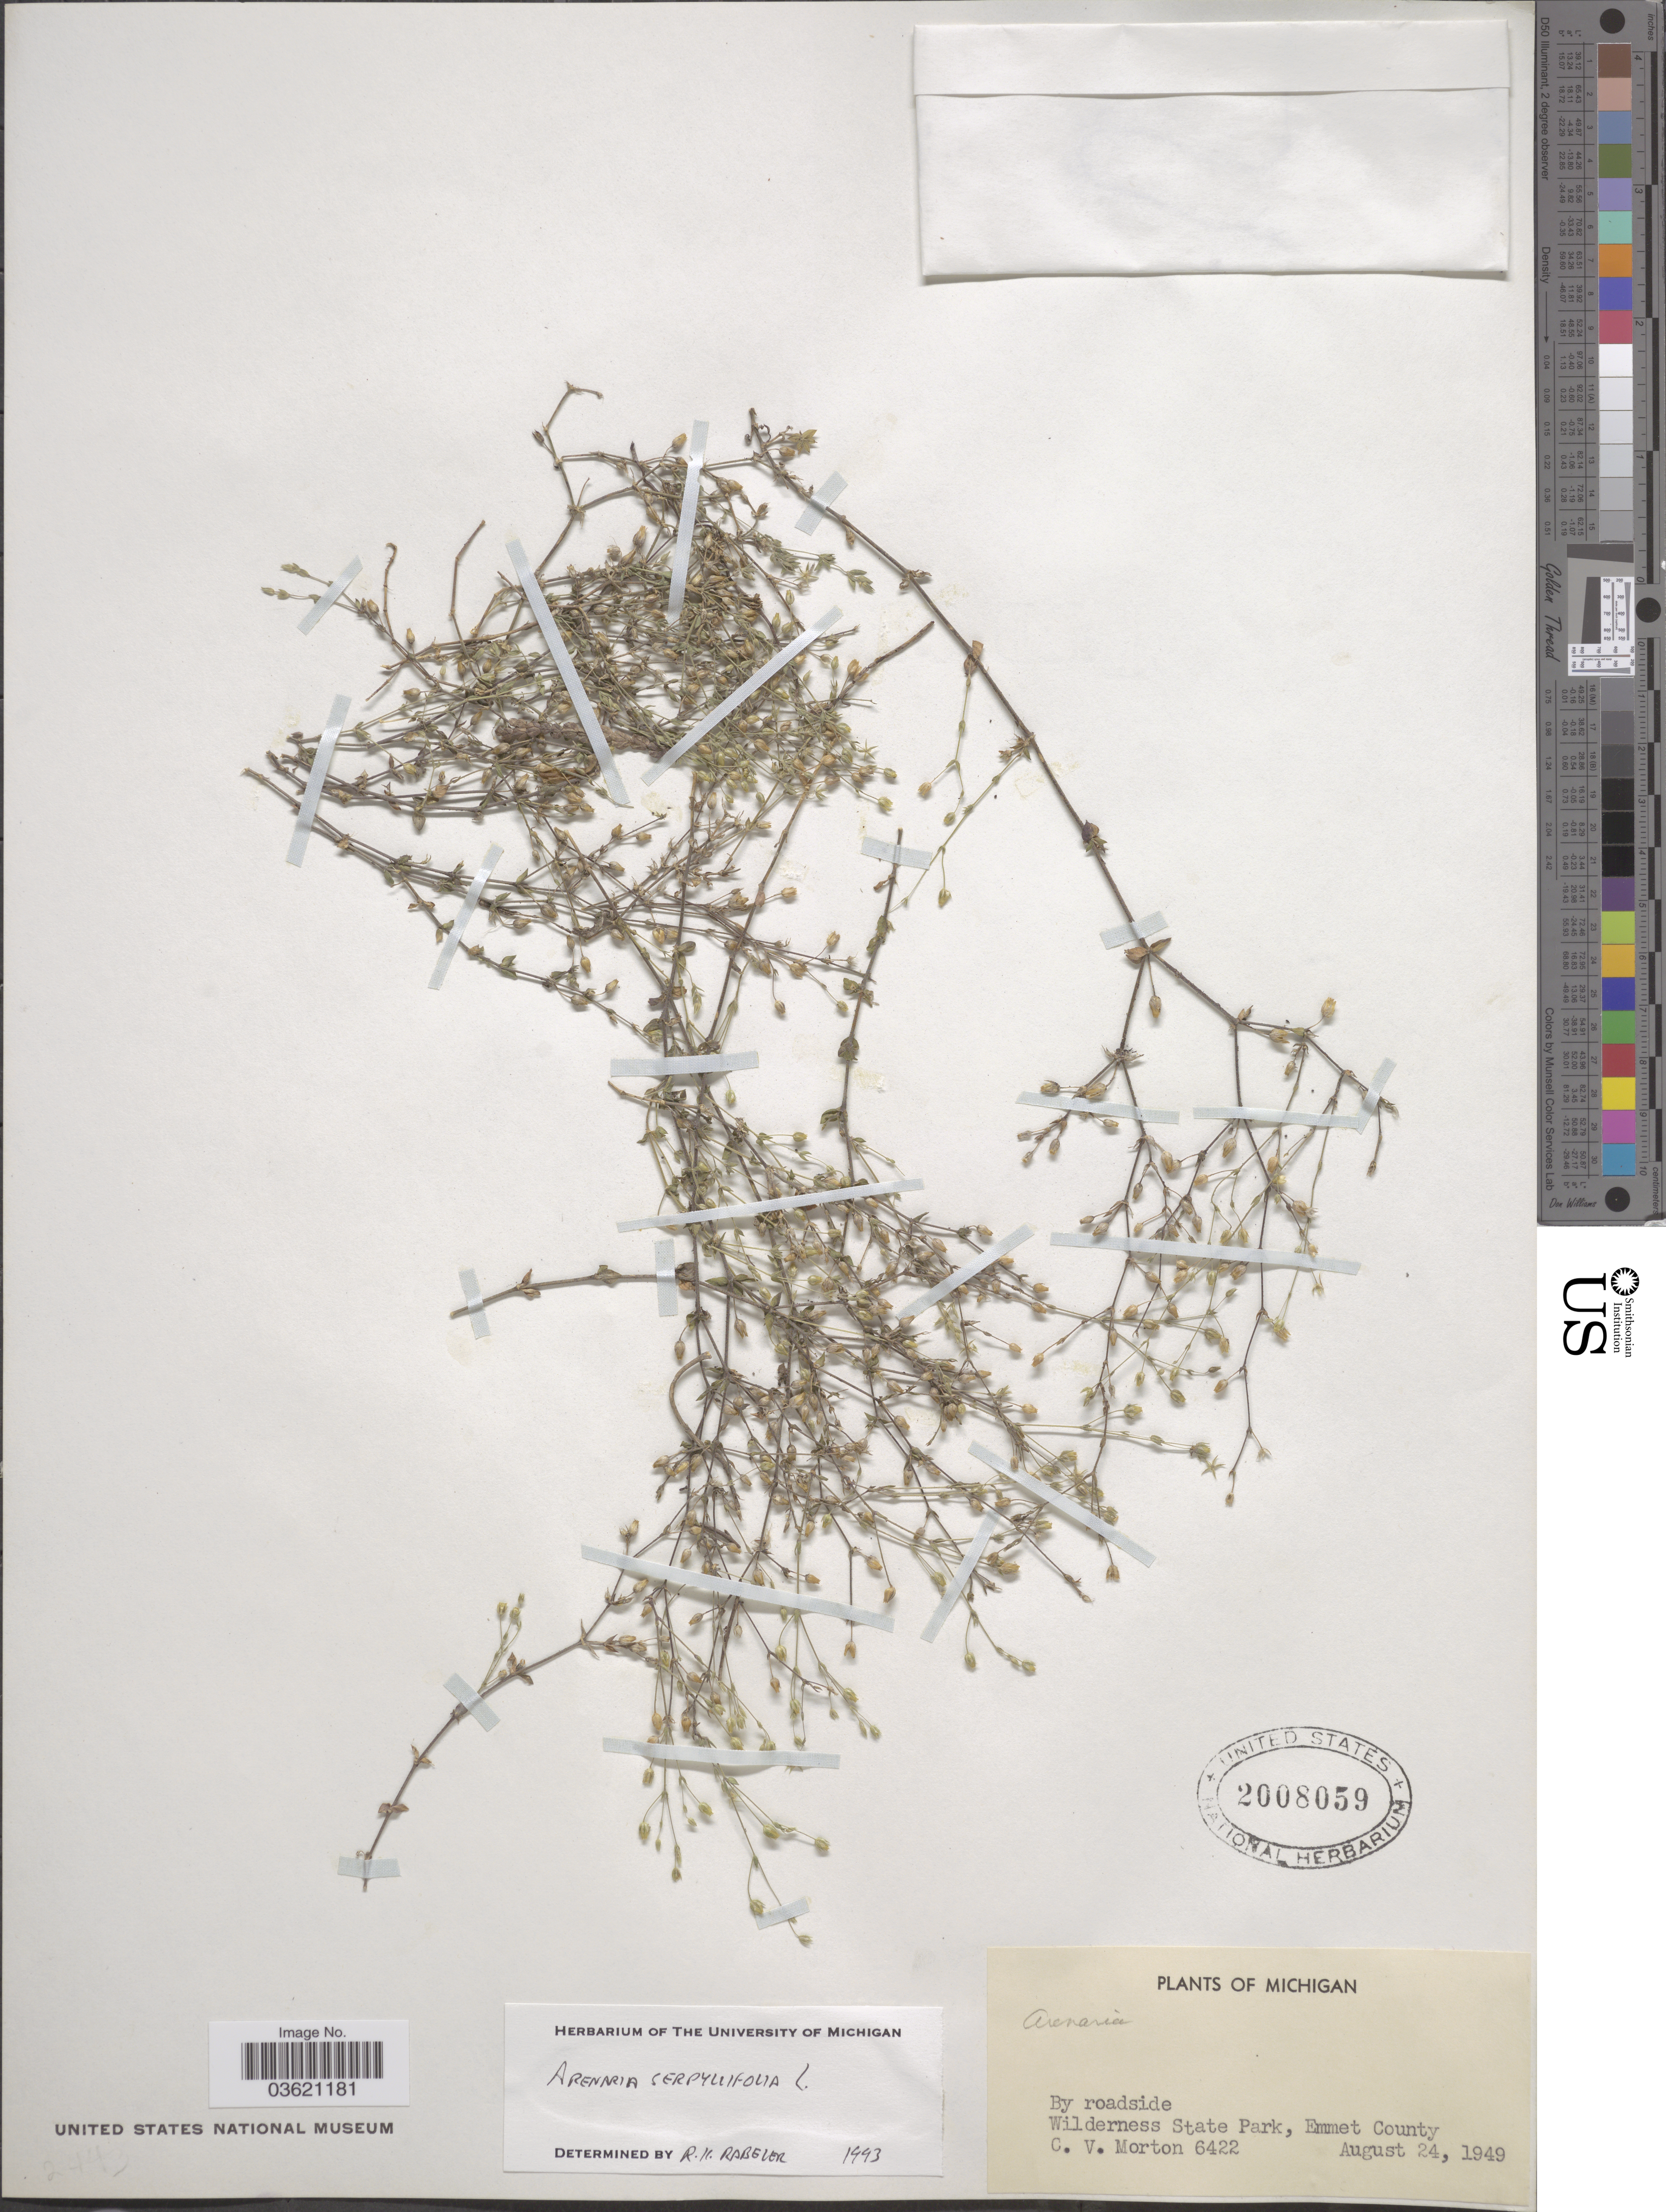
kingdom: Plantae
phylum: Tracheophyta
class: Magnoliopsida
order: Caryophyllales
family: Caryophyllaceae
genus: Arenaria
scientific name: Arenaria serpyllifolia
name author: L.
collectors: C. V. Morton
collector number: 6422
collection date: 1949-08-24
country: United States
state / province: Michigan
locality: Wilderness State Park, Emmet County.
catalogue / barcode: US 2008059